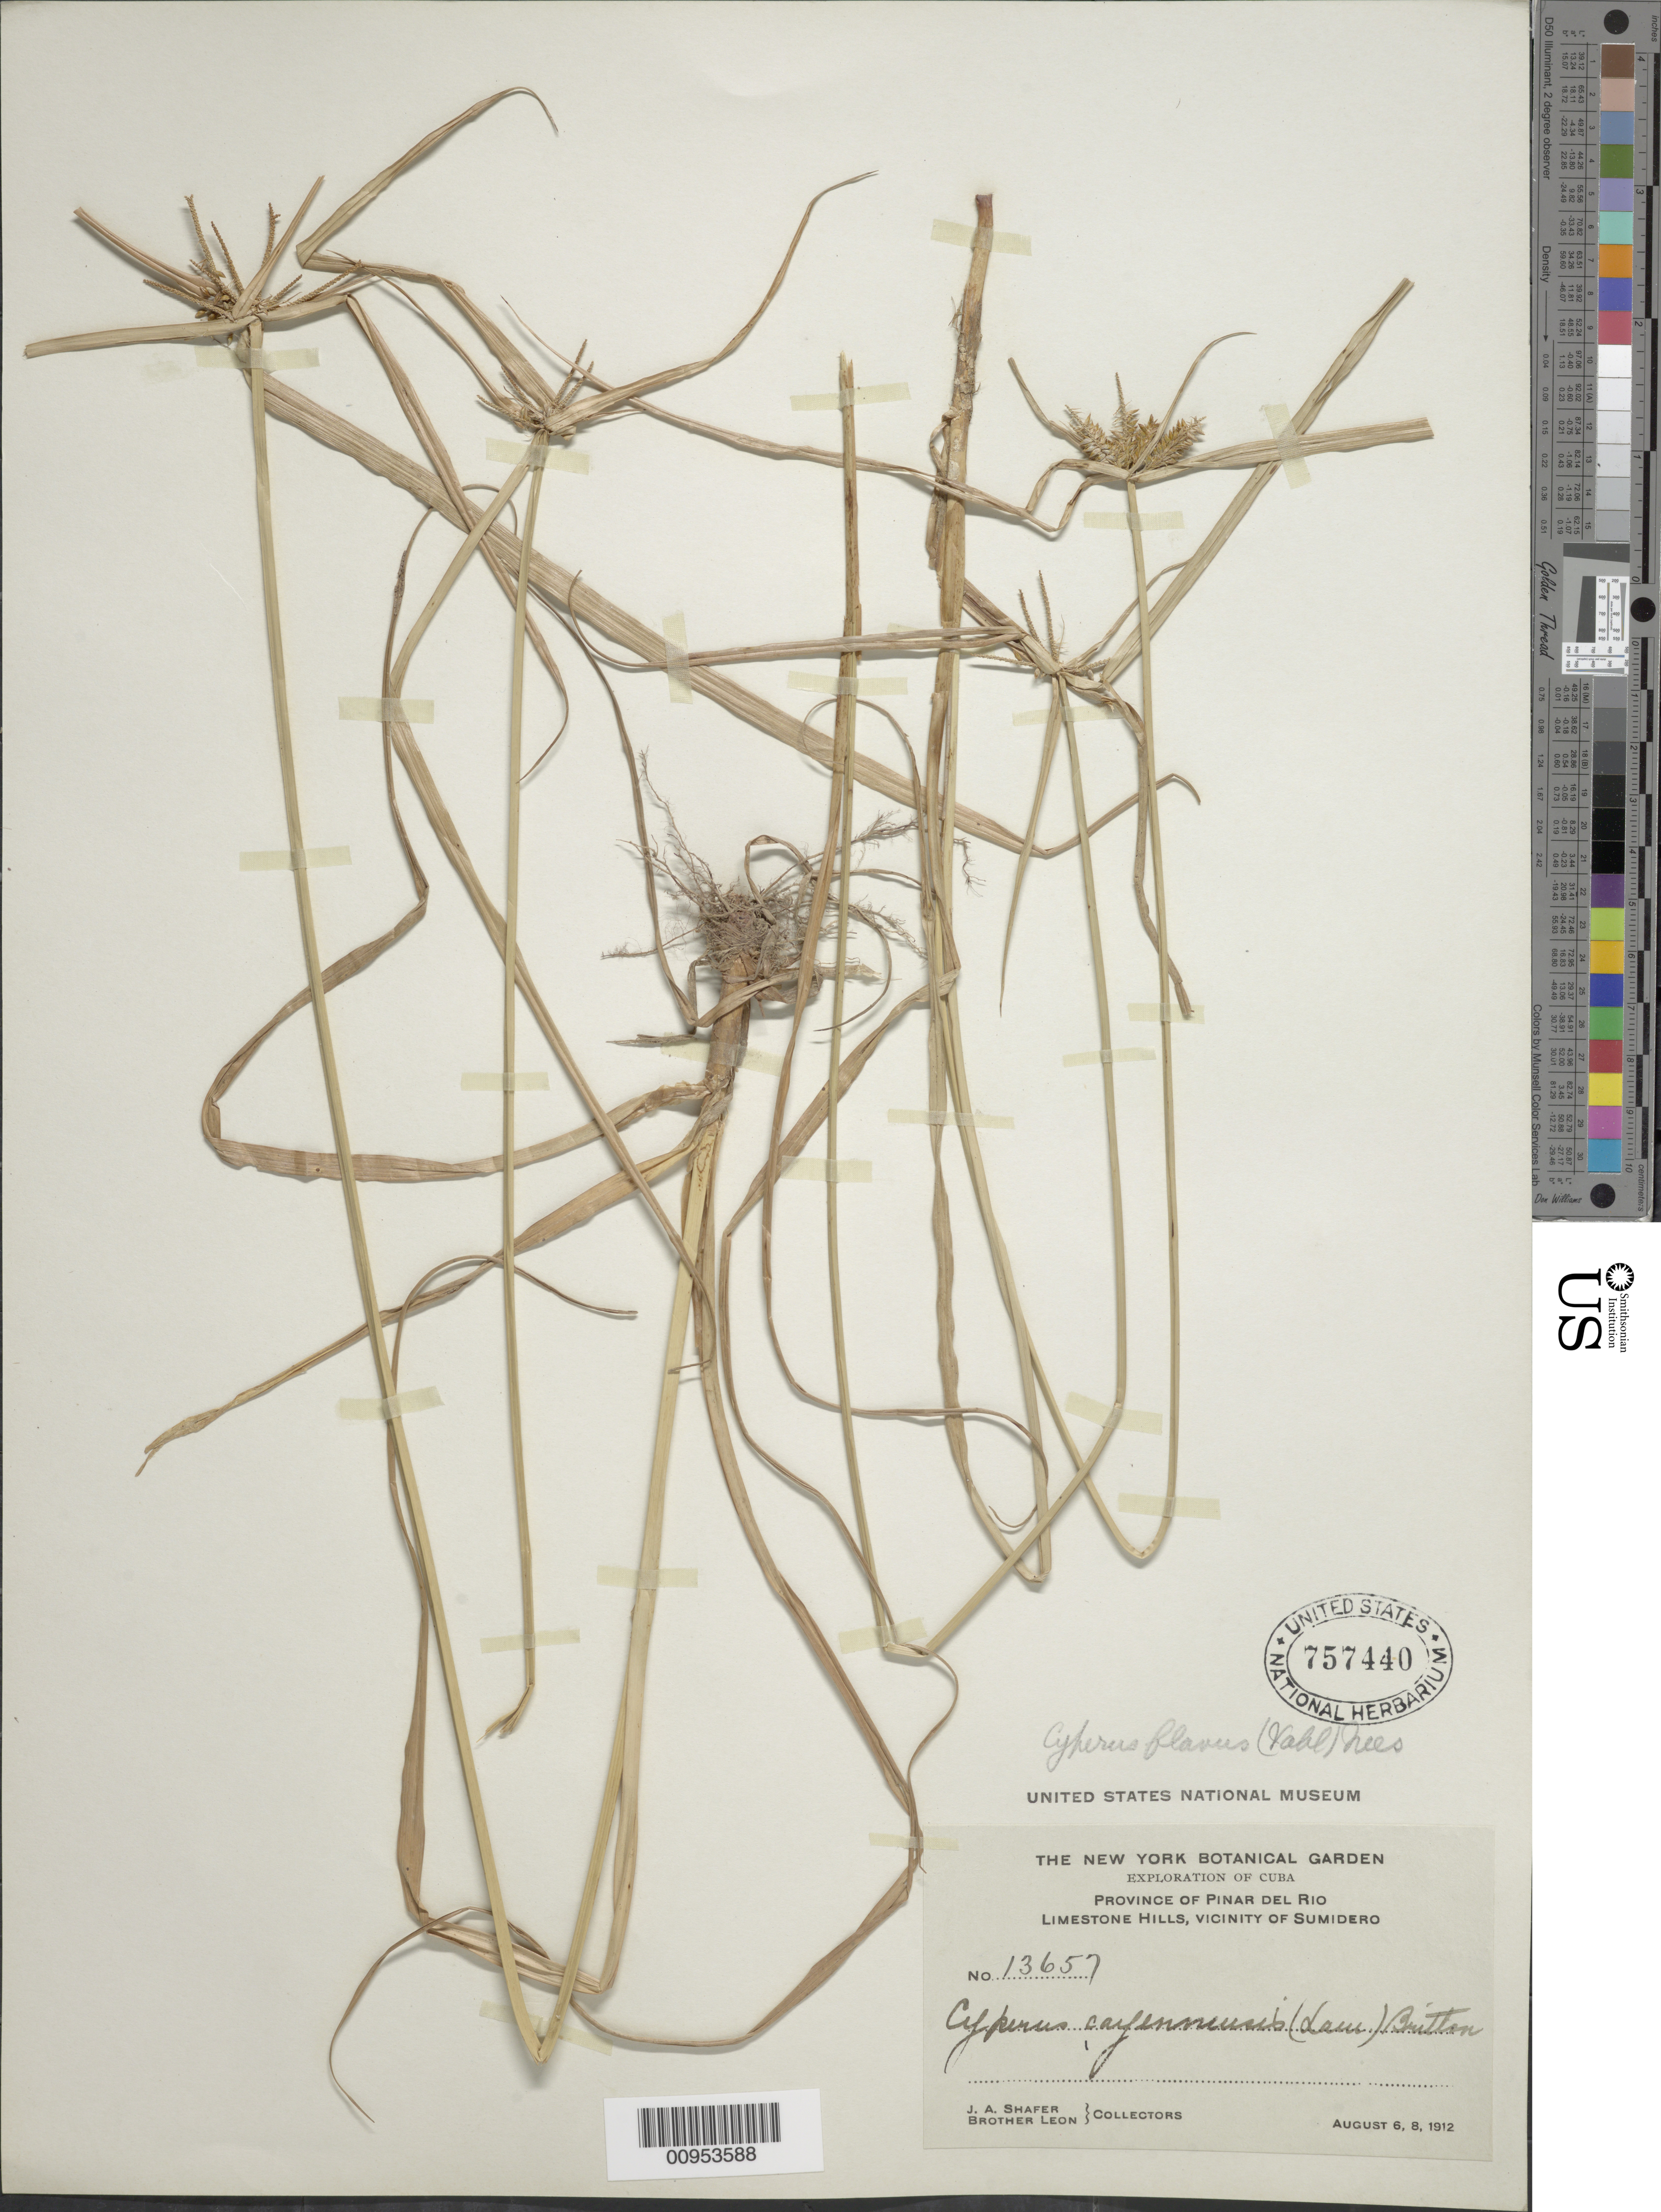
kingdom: Plantae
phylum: Tracheophyta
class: Liliopsida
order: Poales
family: Cyperaceae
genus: Cyperus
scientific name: Cyperus aggregatus var. aggregatus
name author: (Willd.) Endl.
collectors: J. A. Shafer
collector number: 13657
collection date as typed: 06 Aug 1912 to 08 Aug 1912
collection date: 1912-08-06/1912-08-08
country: Cuba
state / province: Pinar del Rio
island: Cuba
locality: Limestone Hills, vicinity of Sumidero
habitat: Limestone hills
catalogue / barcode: US 757440